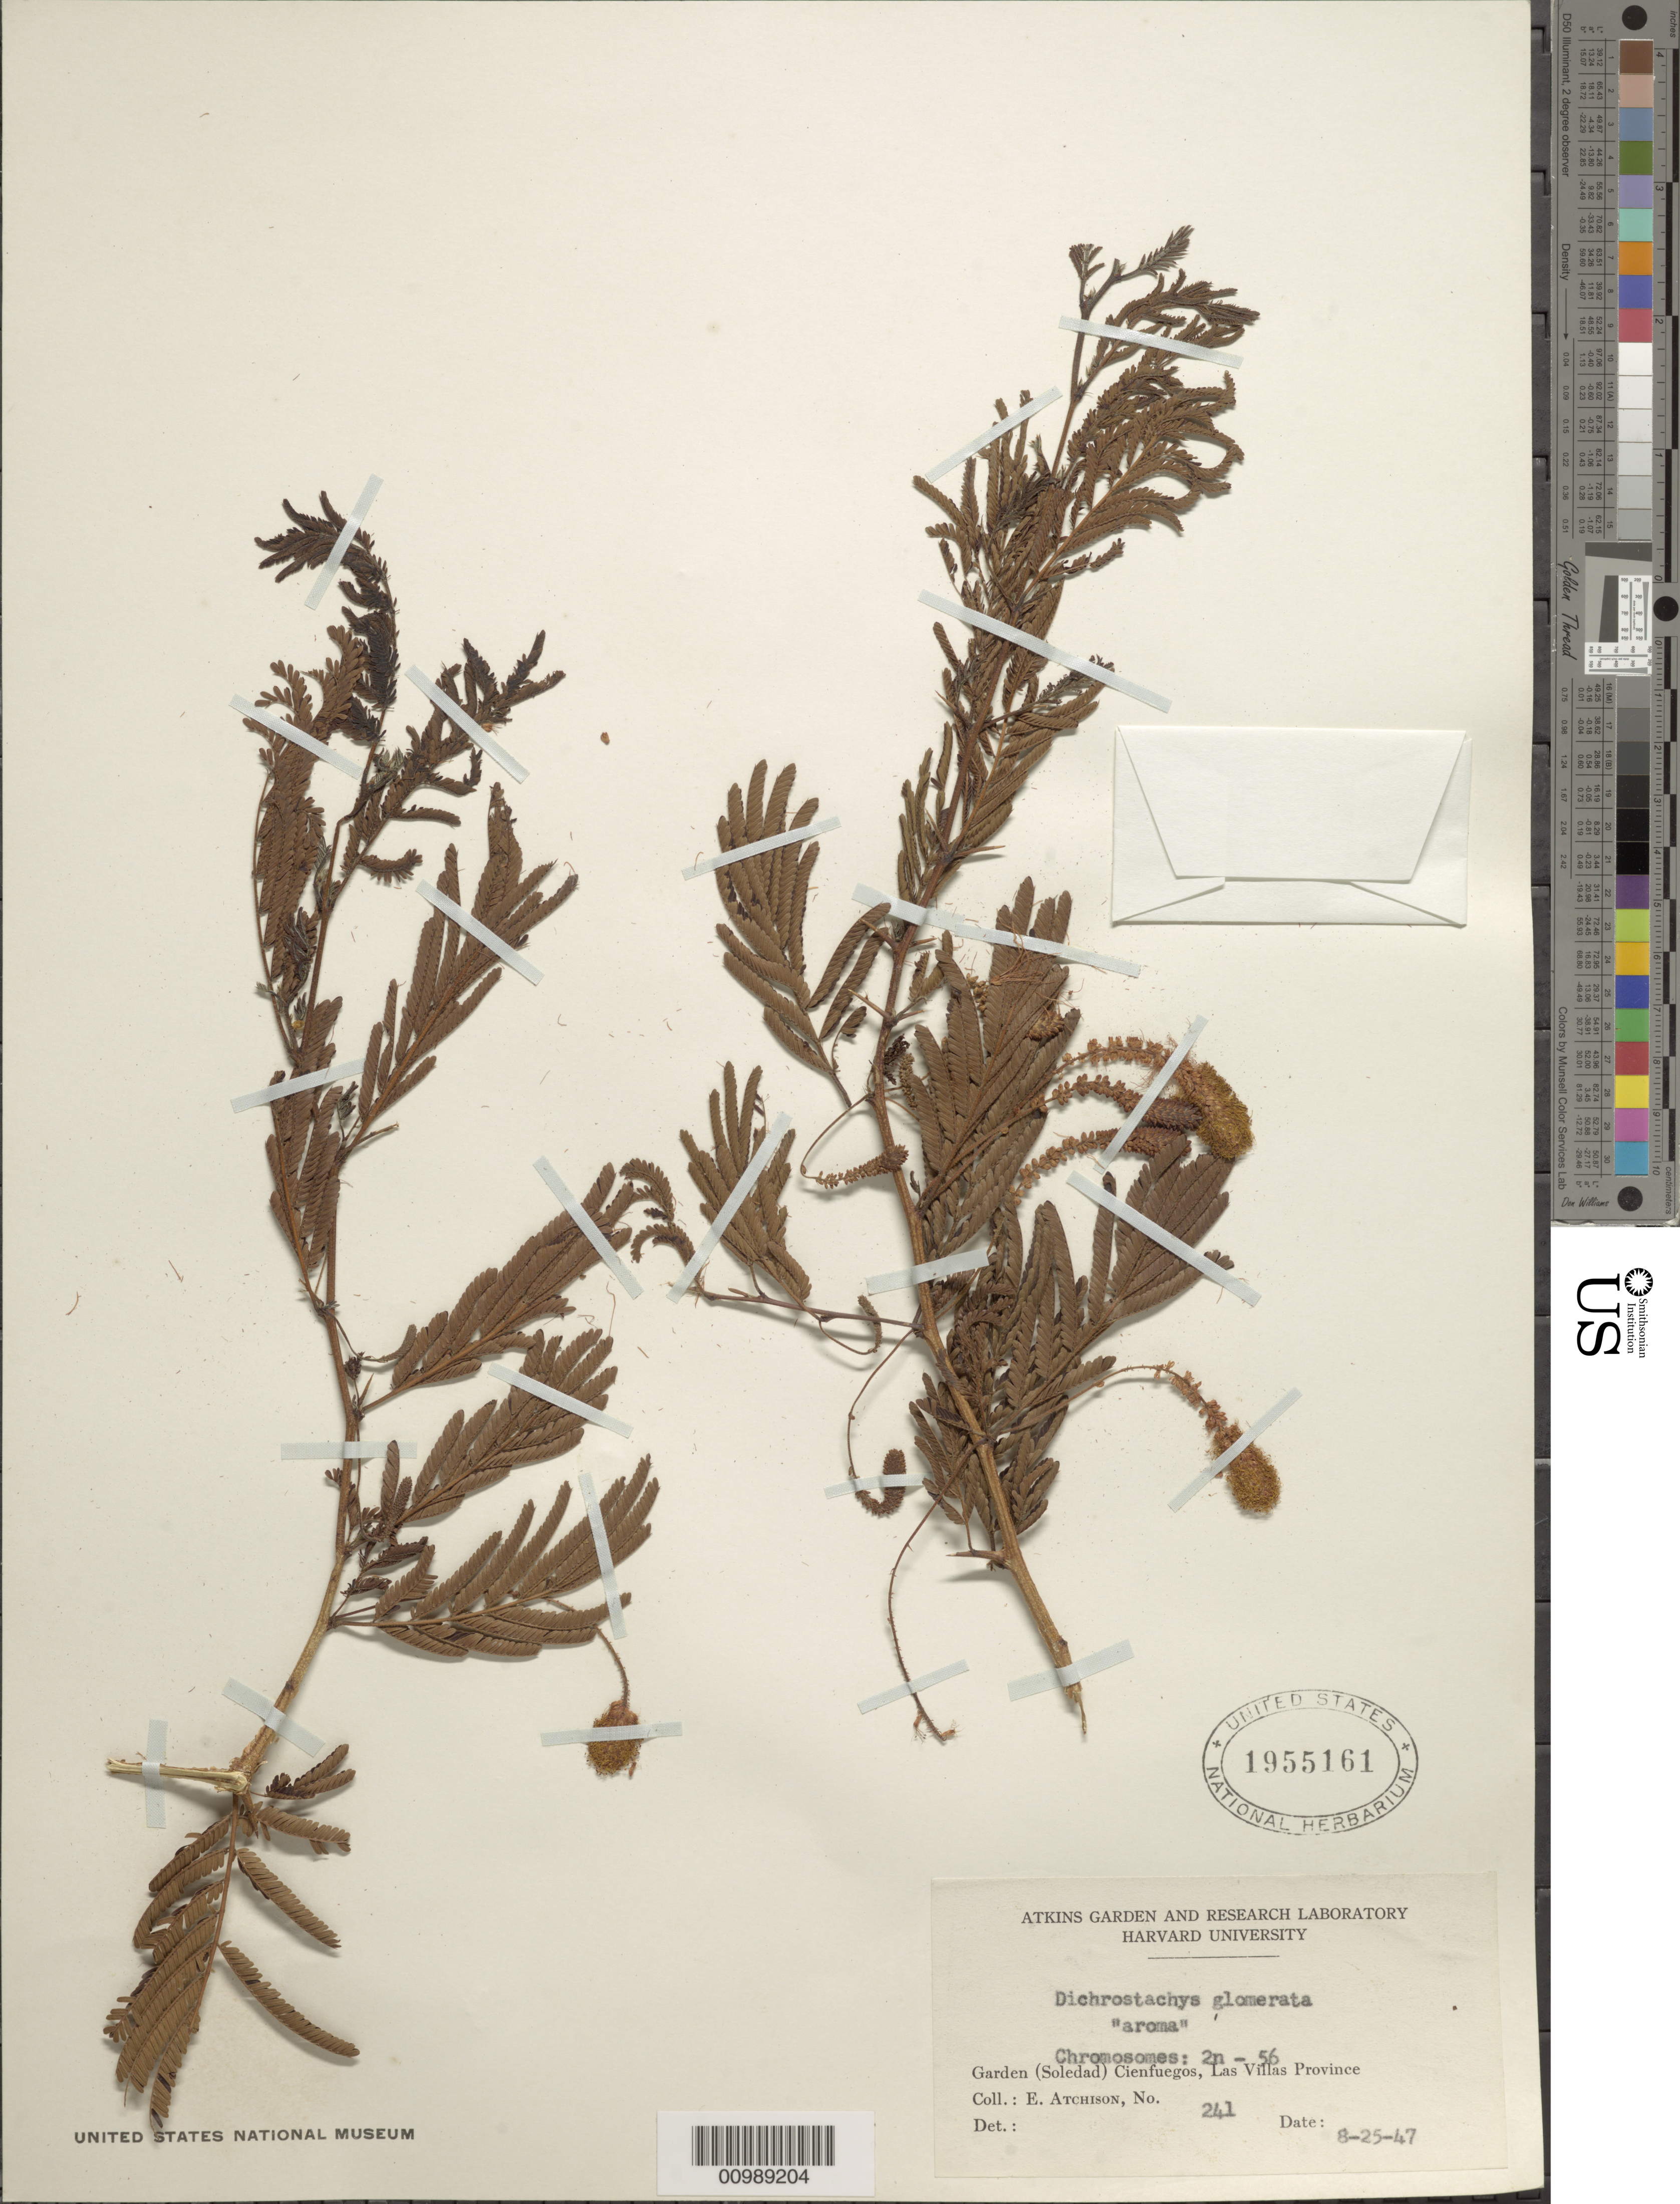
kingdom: Plantae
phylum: Tracheophyta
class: Magnoliopsida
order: Fabales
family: Fabaceae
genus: Dichrostachys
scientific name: Dichrostachys glomerata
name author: (Forssk.) Chiov.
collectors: E. Atchison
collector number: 241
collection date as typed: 25 Aug 1947 or 25 Aug 1847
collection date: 1847-08-25 or 1947-08-25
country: Cuba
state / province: Las Villas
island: Cuba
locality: Cienfuegos Dist.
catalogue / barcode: US 1955161